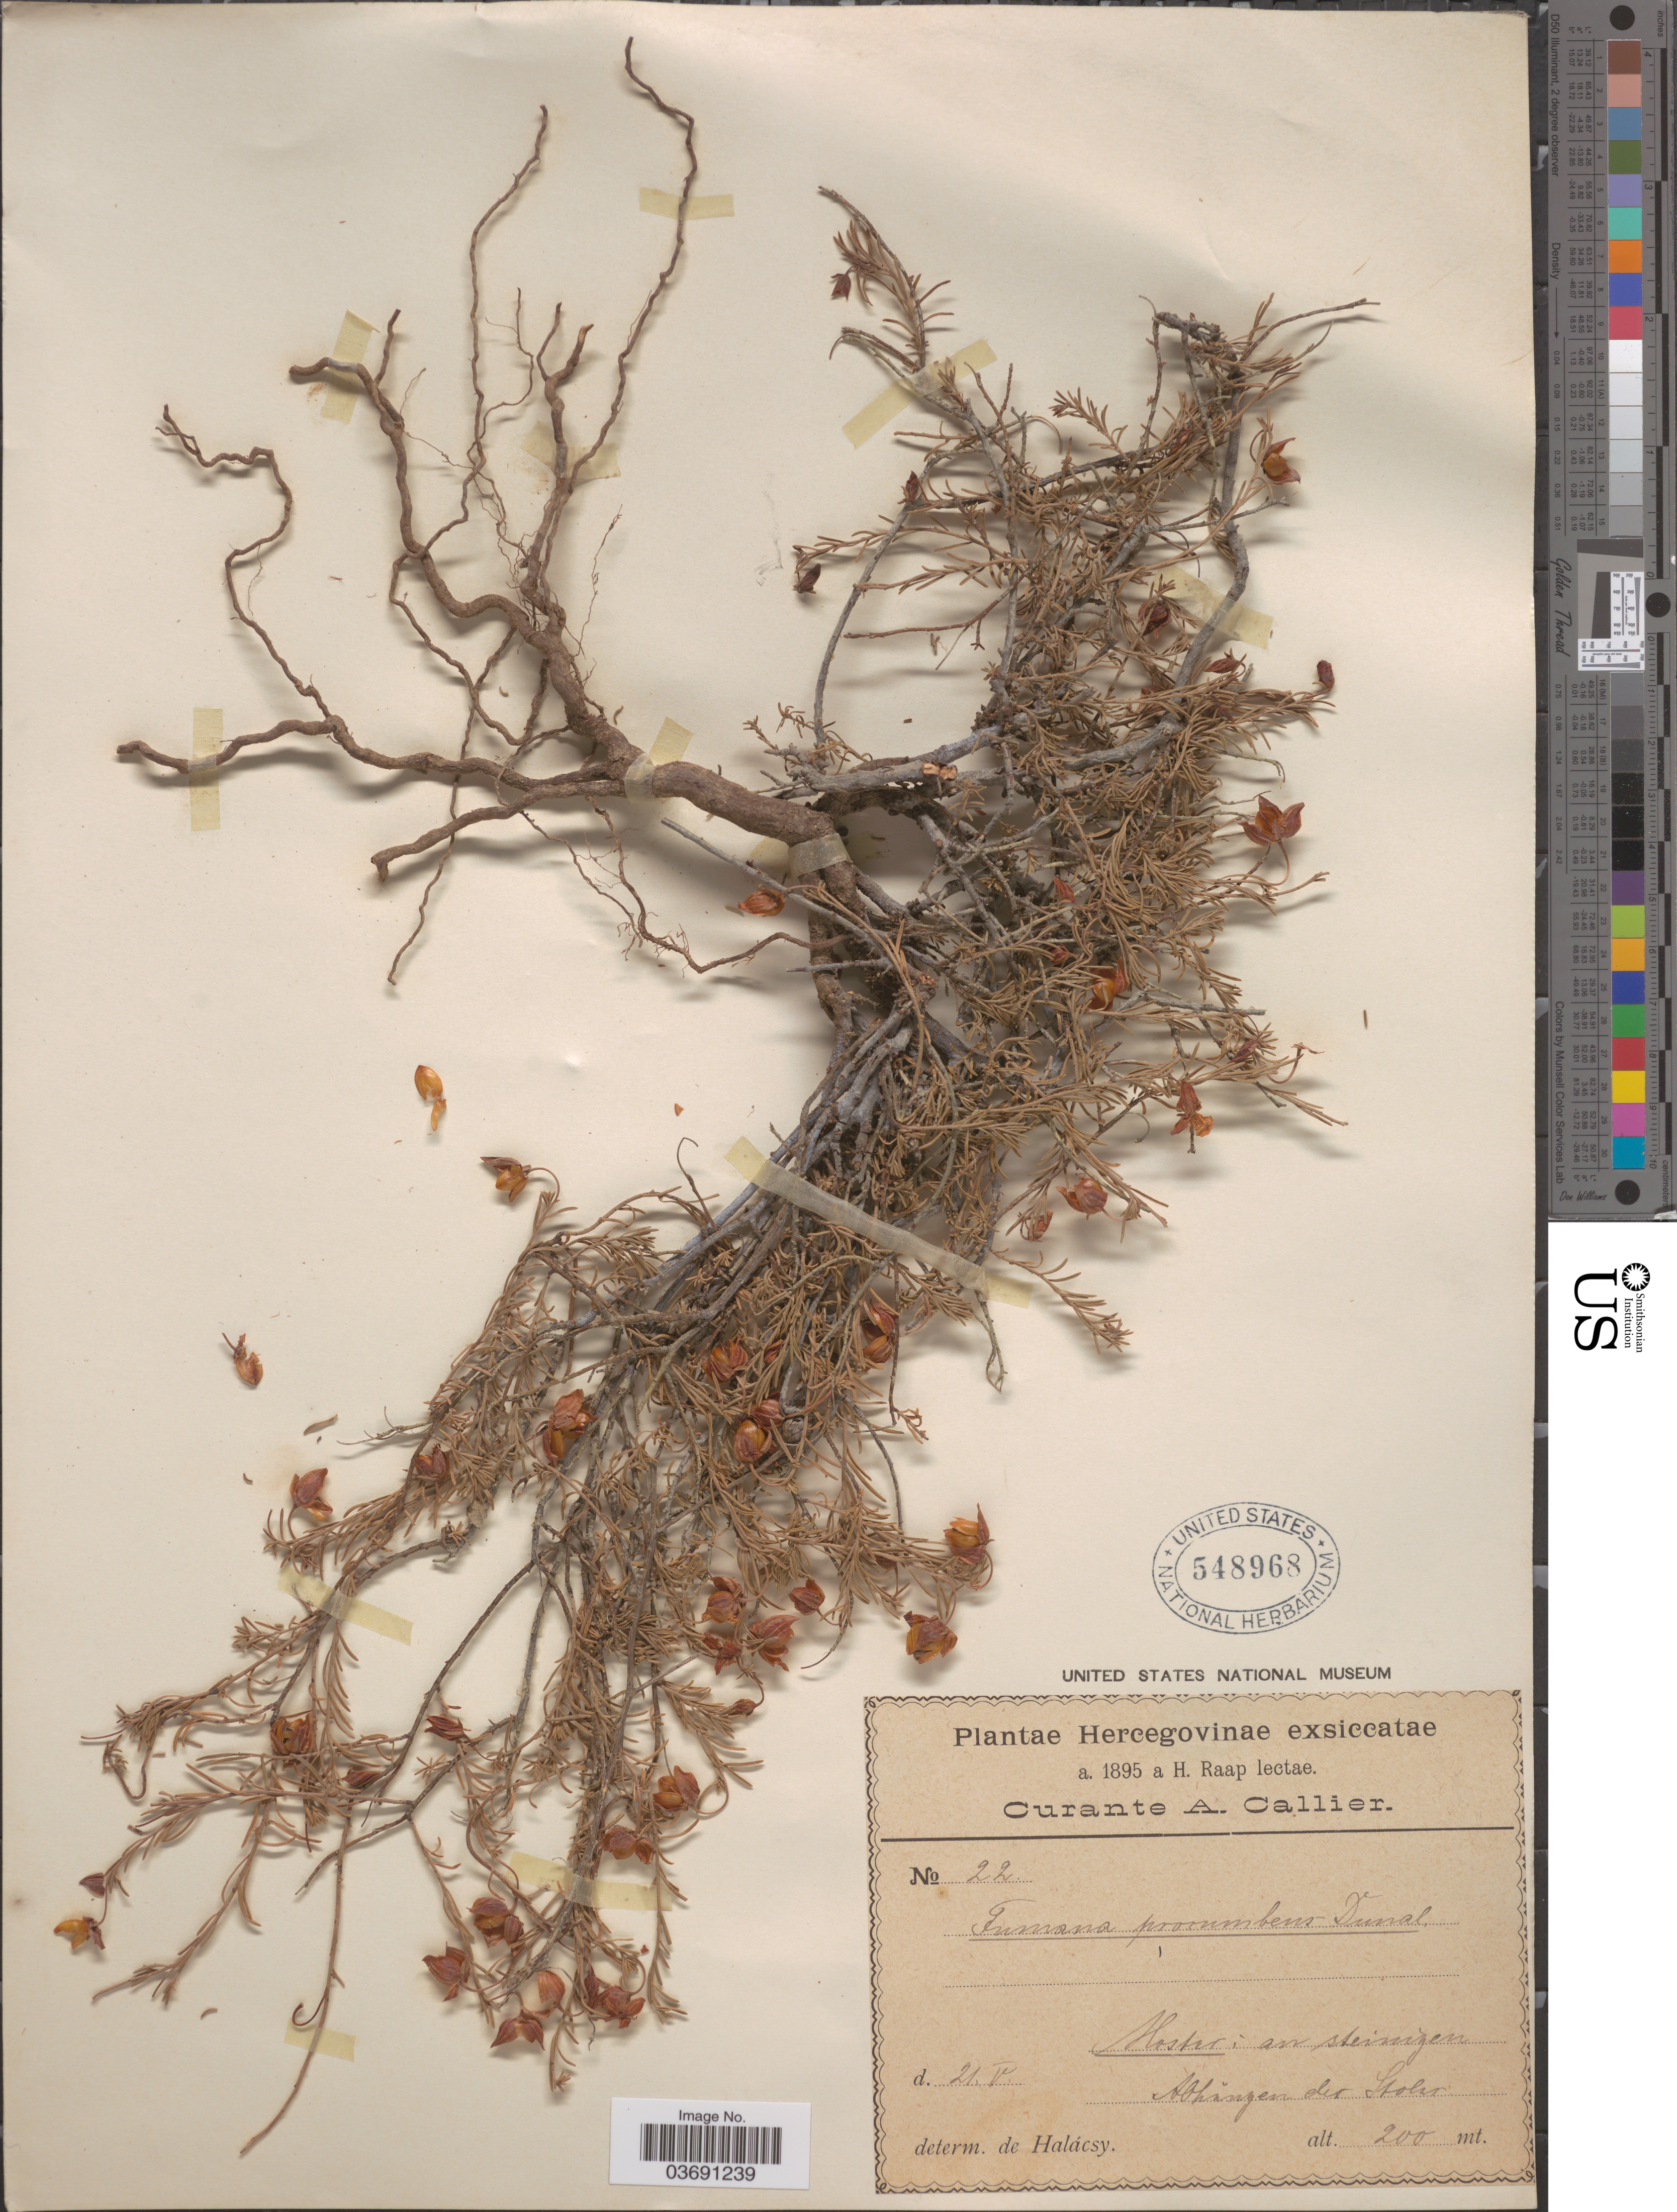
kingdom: Plantae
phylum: Tracheophyta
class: Magnoliopsida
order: Malvales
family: Cistaceae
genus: Fumana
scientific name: Fumana sp.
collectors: H. Raap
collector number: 22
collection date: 1895-05-21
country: Bosnia and Herzegovina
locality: Hercegovinae. Hoster: an steinizen Abhängen der Stoler.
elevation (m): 200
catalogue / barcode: US 548968